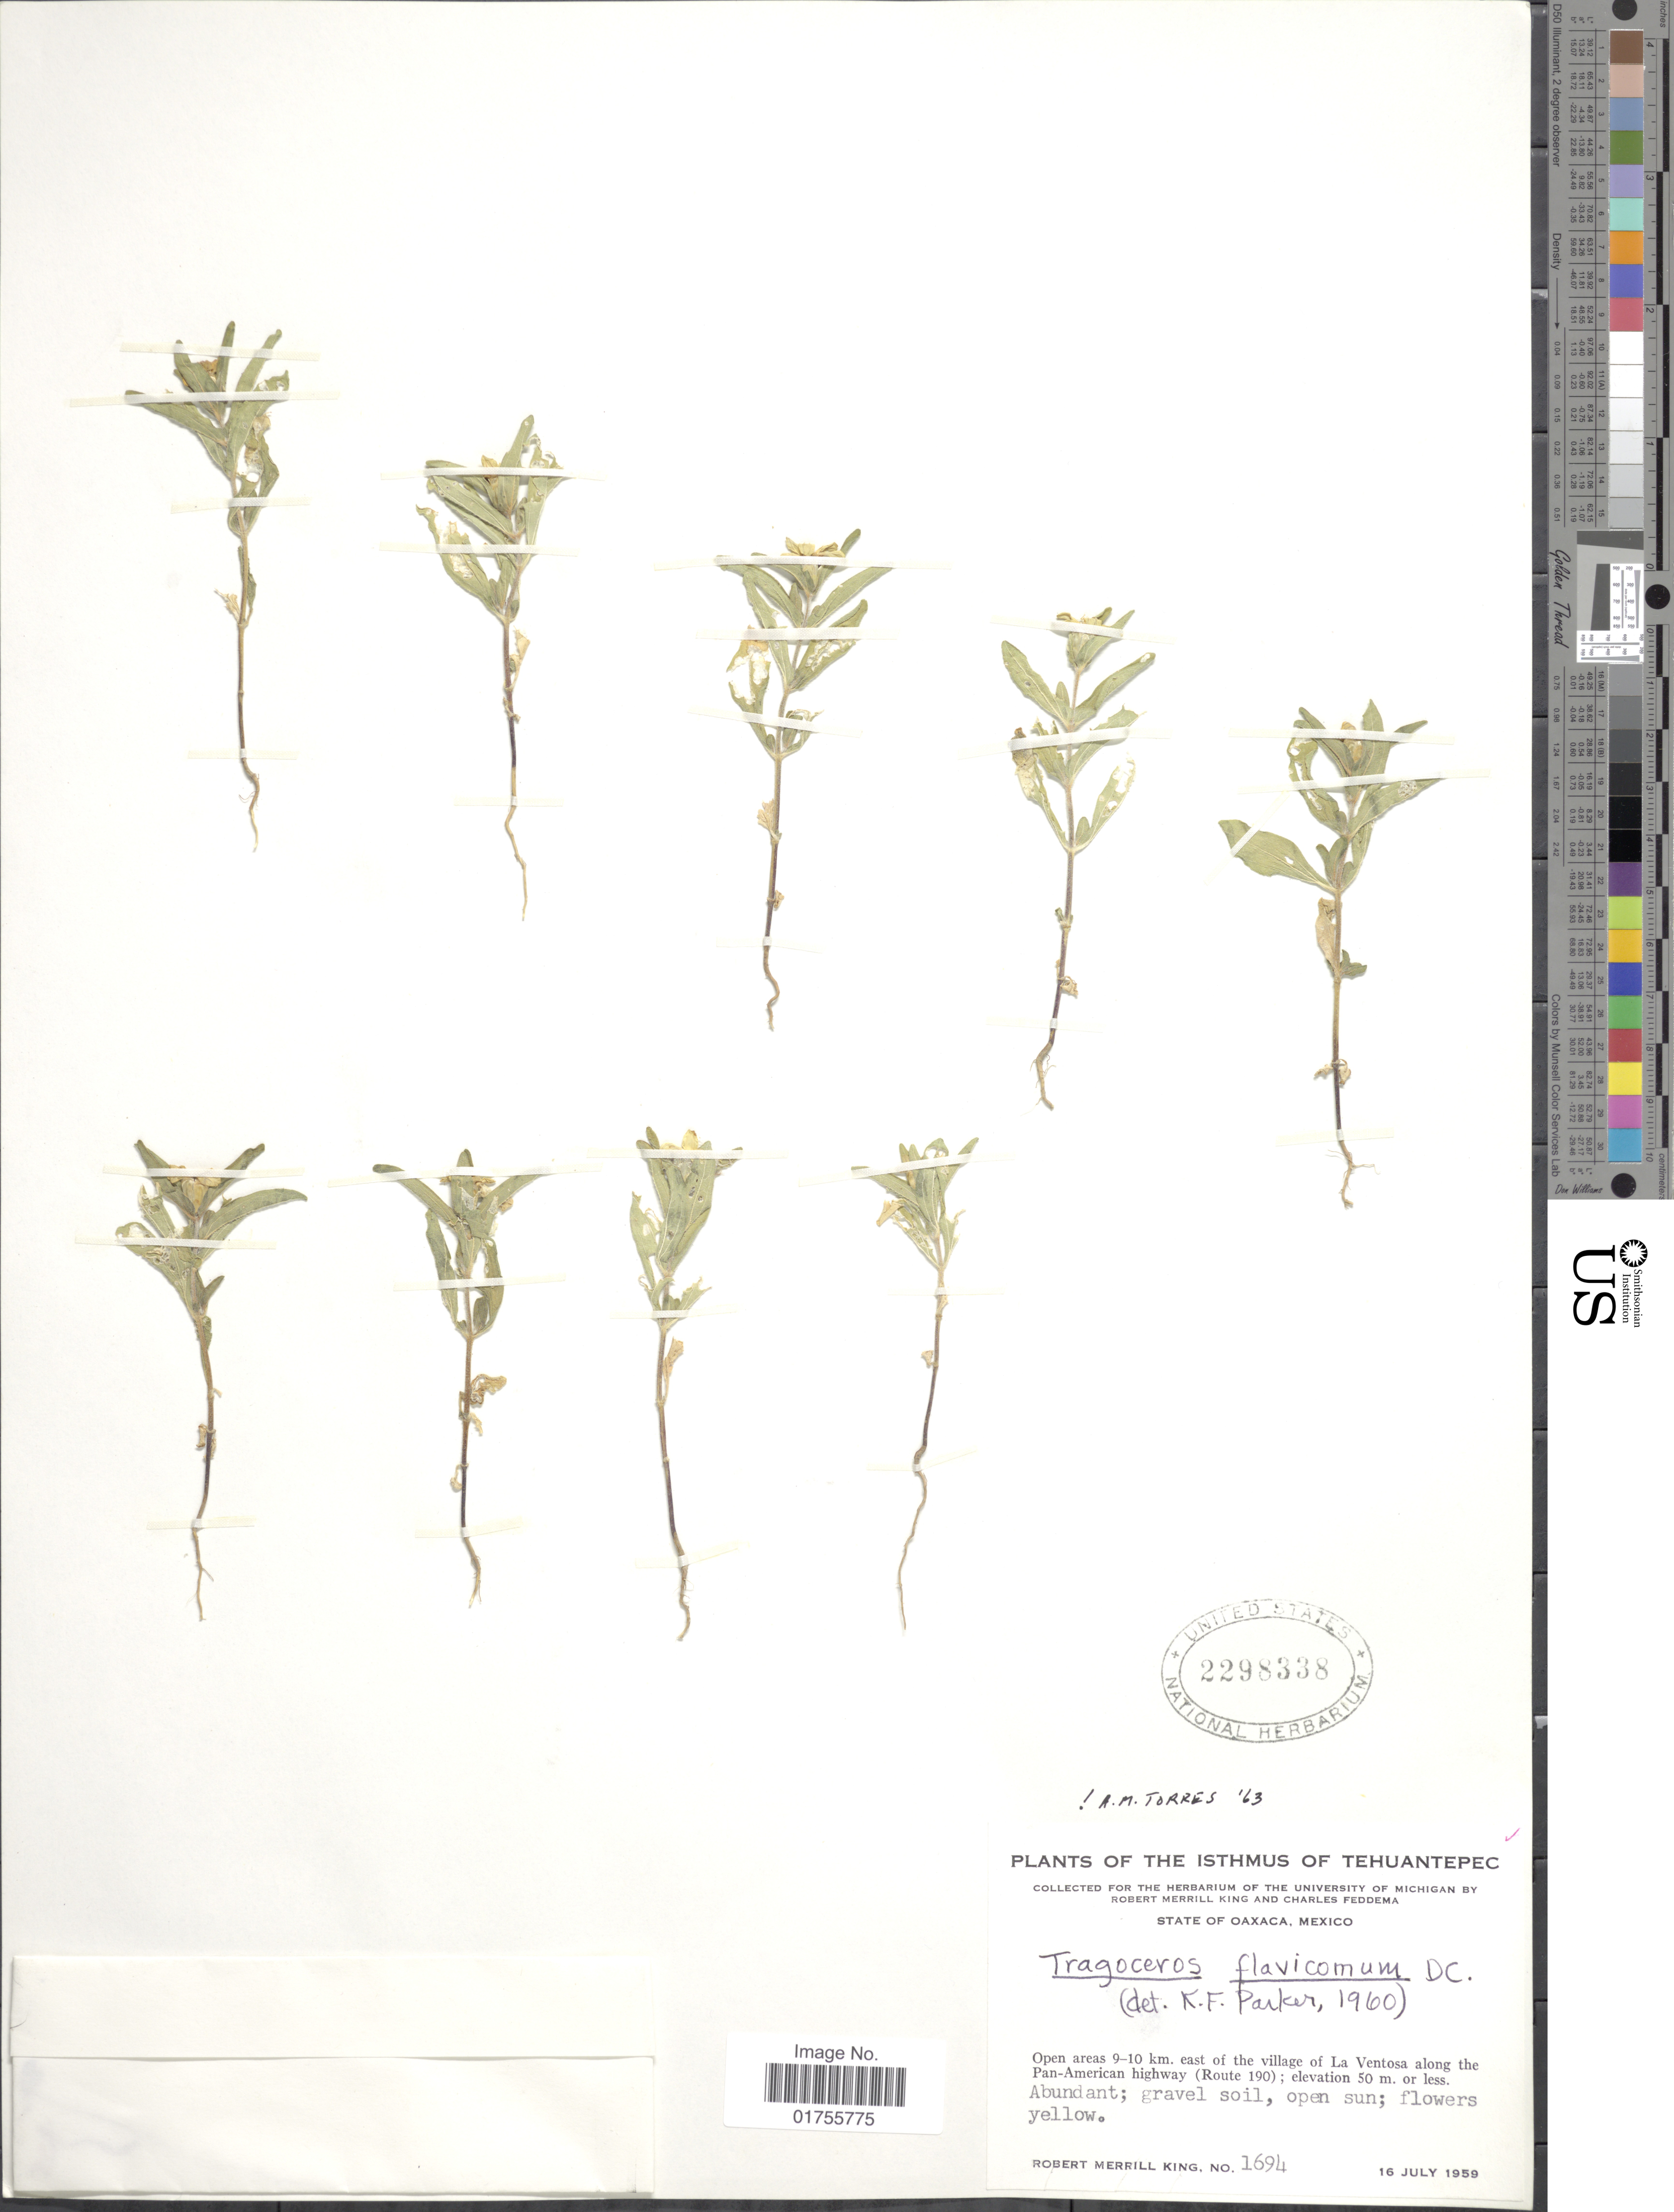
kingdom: Plantae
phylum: Tracheophyta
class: Magnoliopsida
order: Asterales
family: Asteraceae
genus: Tragoceros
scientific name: Tragoceros flavicomum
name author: DC.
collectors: R. M. King & C. Feddema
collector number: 1694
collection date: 1959-07-16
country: Mexico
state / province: Oaxaca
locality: The Isthmus of Tehuantepec, Open areas 9-10 km east of the village of La Ventosa along the Pan-American highway (Route 190)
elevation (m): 50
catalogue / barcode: US 2298338